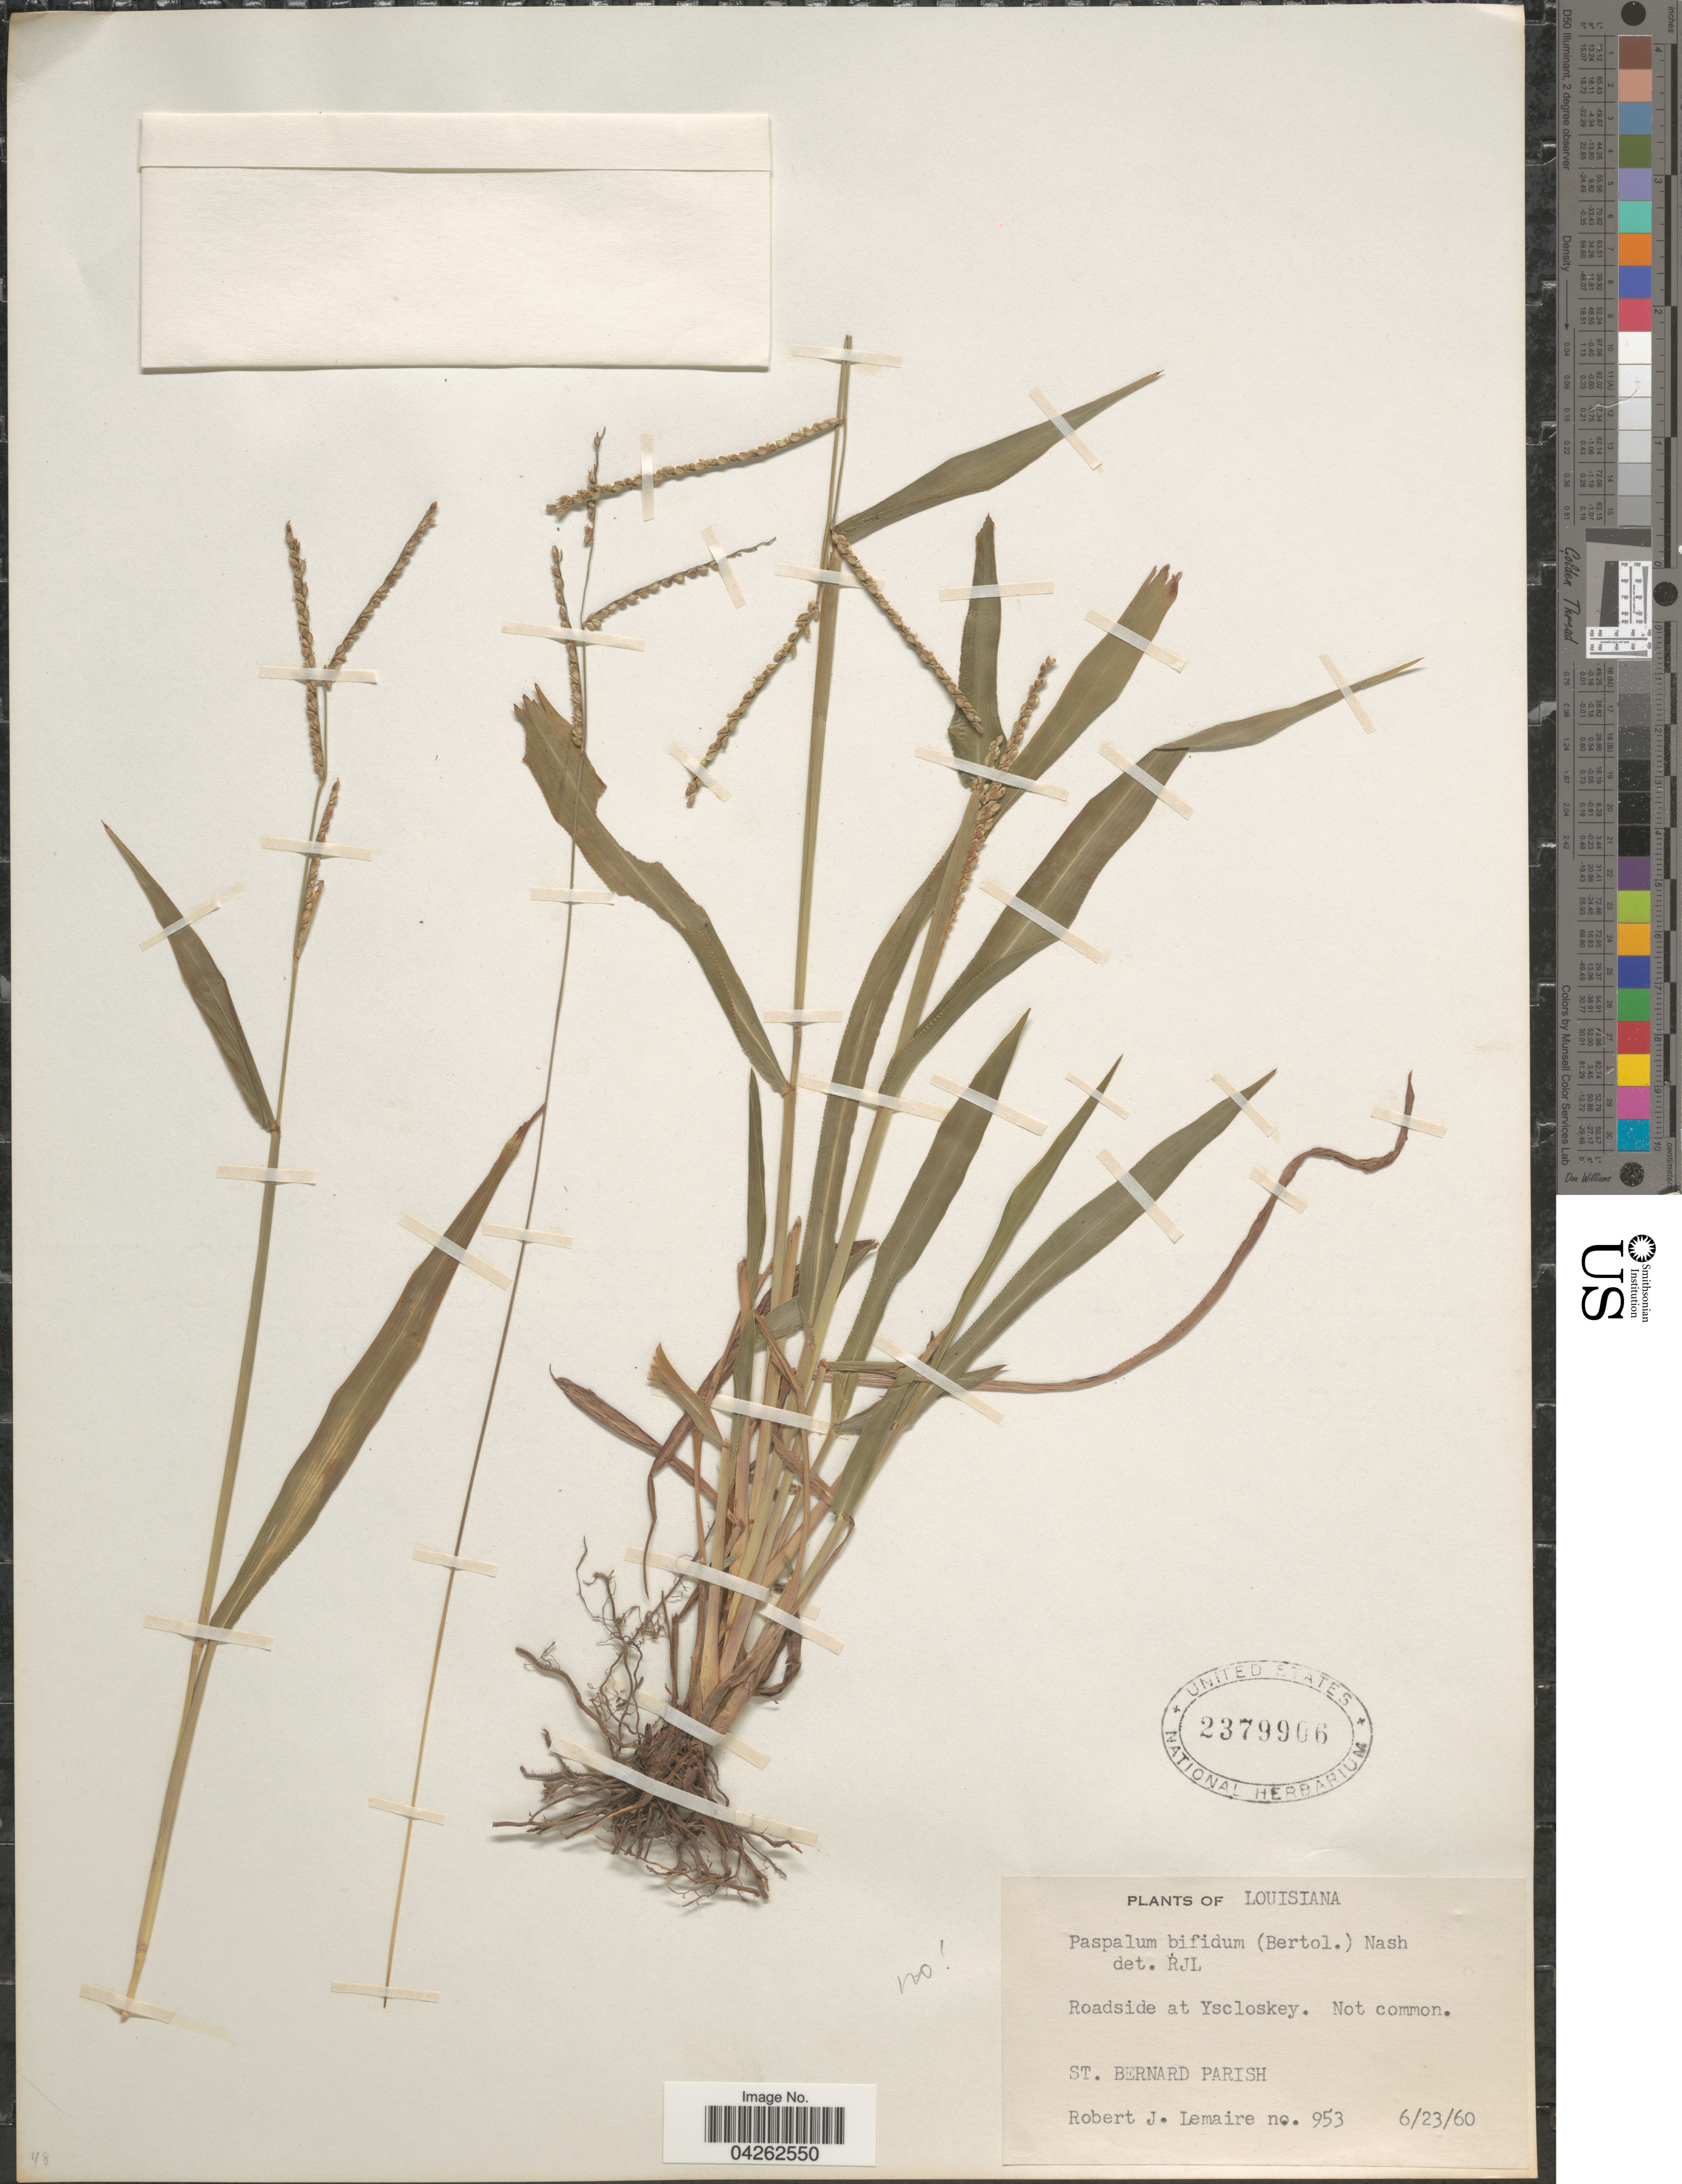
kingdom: Plantae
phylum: Tracheophyta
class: Liliopsida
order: Poales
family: Poaceae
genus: Paspalum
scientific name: Paspalum langei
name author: (E. Fourn.) Nash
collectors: R. J. Lemaire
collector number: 953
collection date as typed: Transcribed d/m/y: 23/6/60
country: United States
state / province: Louisiana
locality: Roadside at Yscloskey. St. Bernard Parish.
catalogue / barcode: US 2379906